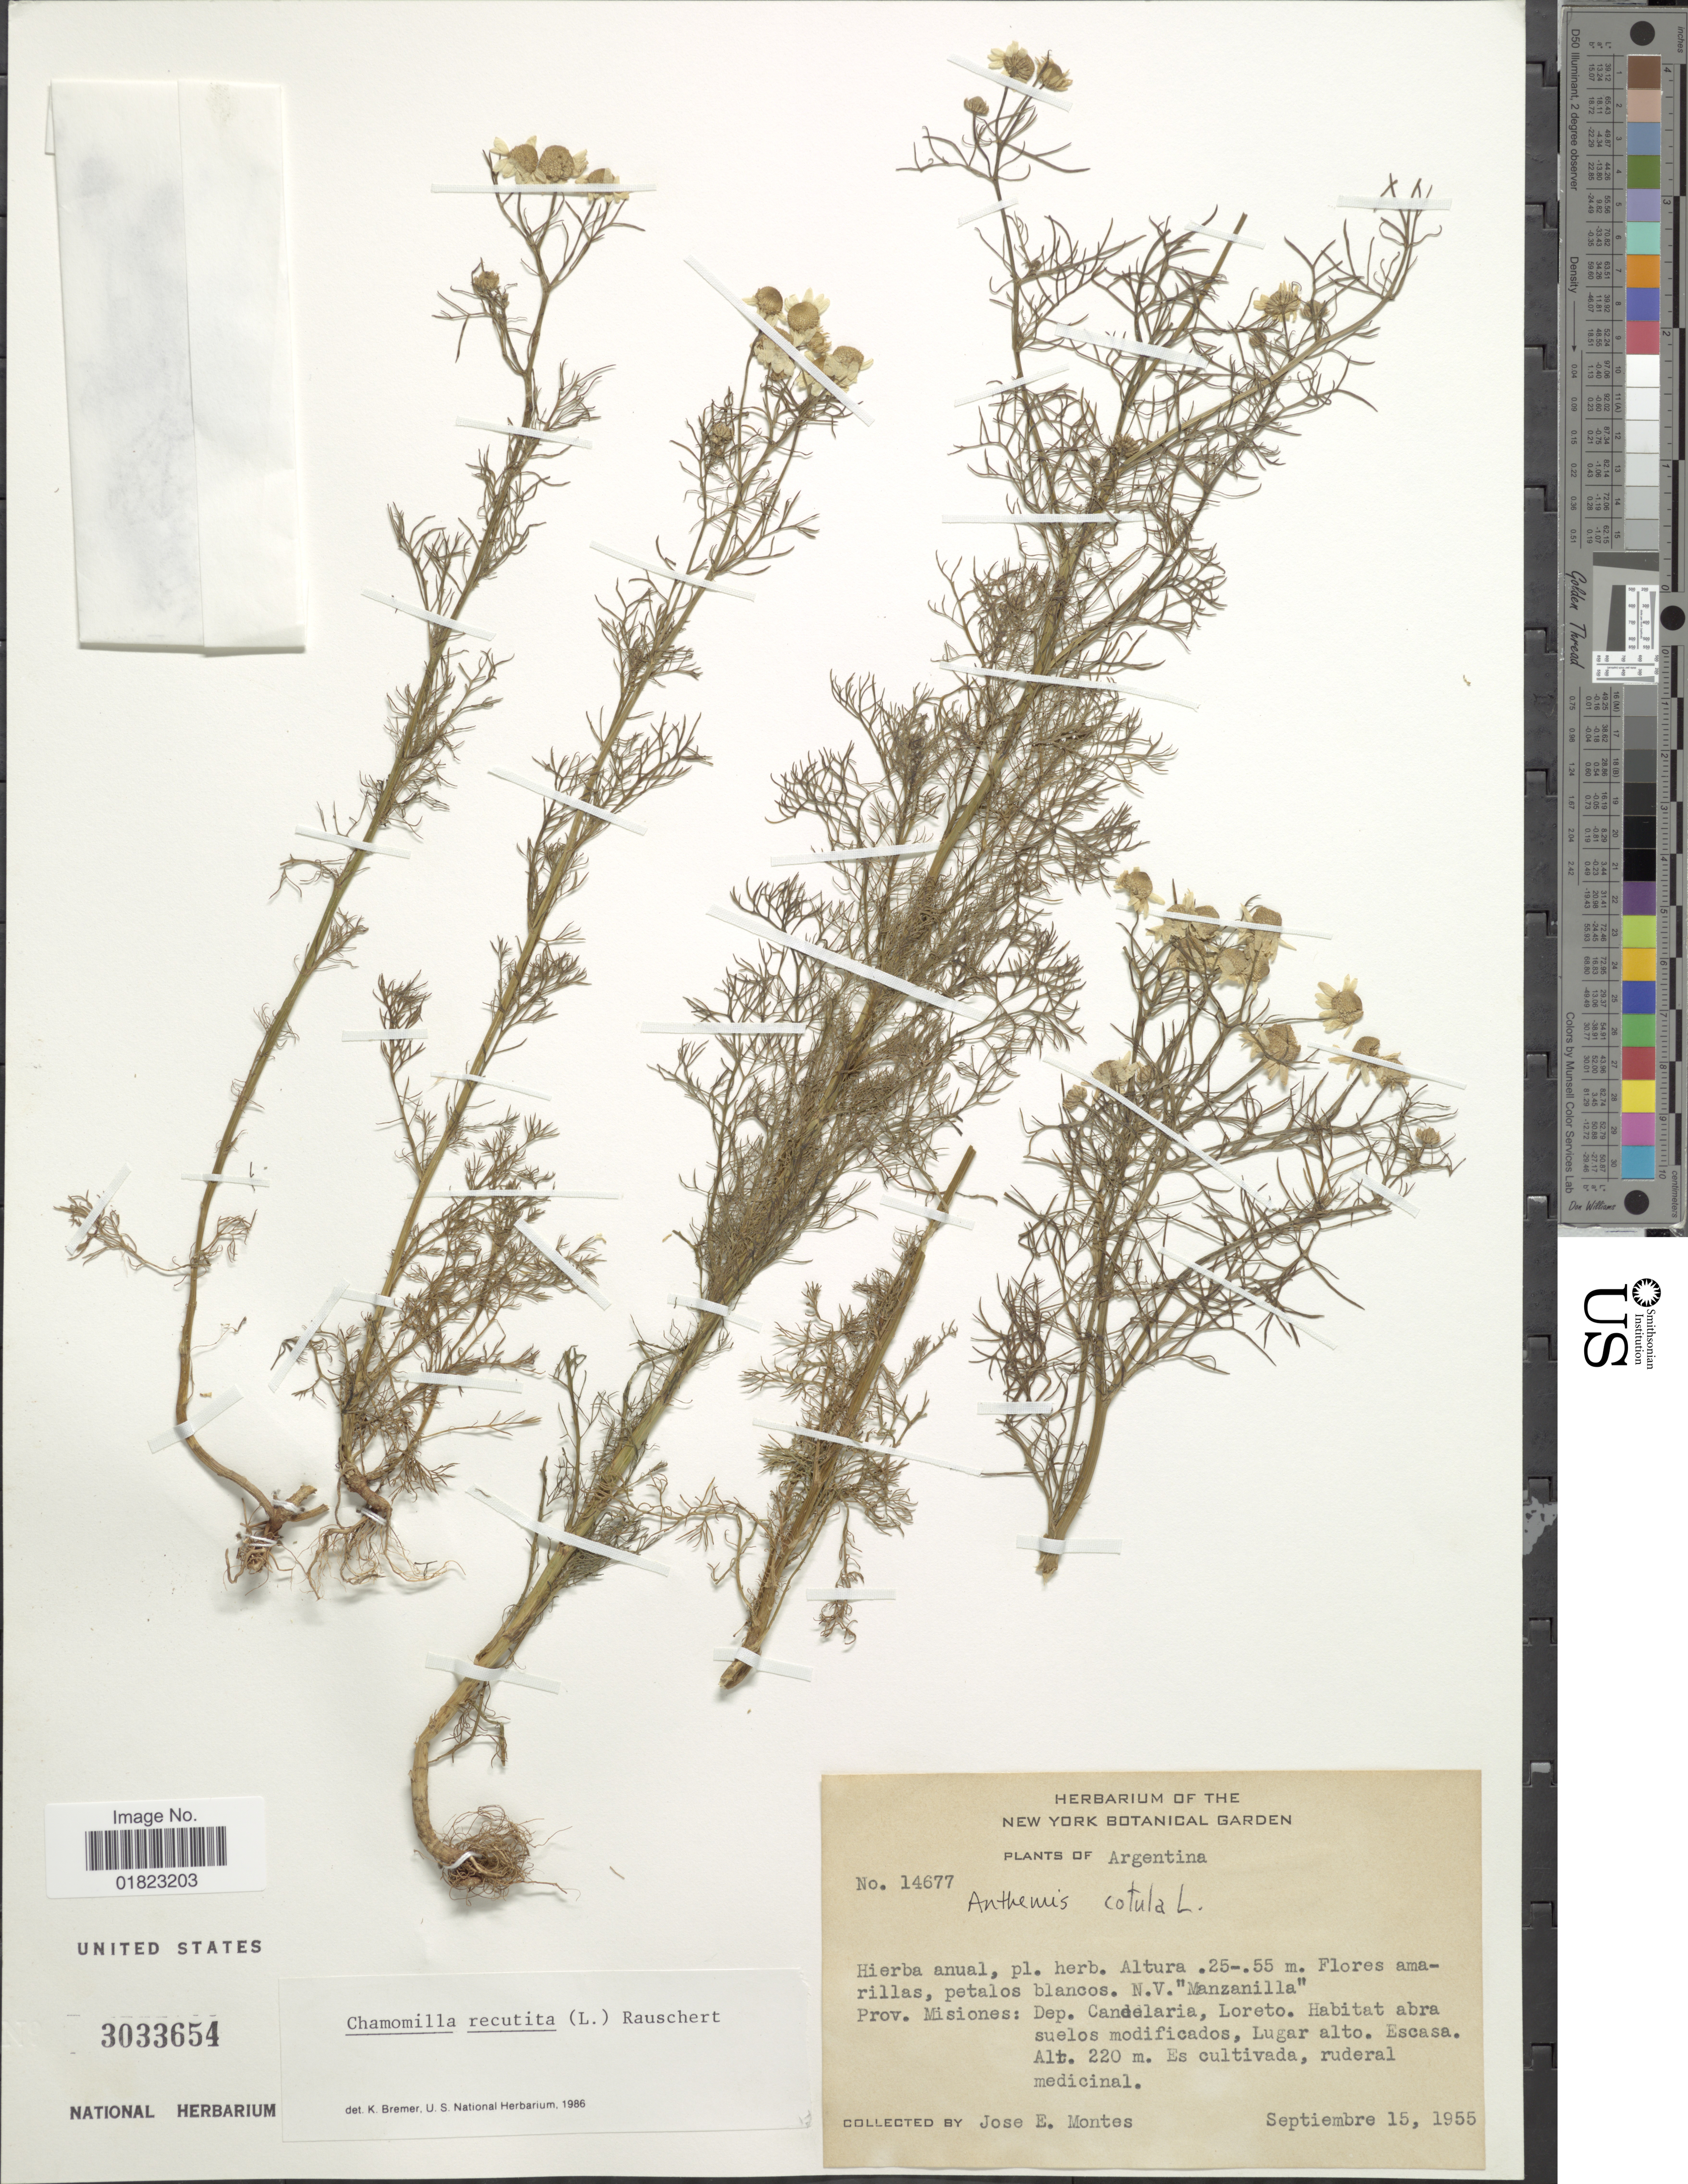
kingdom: Plantae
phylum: Tracheophyta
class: Magnoliopsida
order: Asterales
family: Asteraceae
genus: Matricaria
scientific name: Matricaria recutita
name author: L.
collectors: J. E. Montes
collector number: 14677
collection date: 1955-09-15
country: Argentina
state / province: Misiones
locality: Prov. Misiones: Dep. Candelaria, Loreto. Escasa.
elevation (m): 220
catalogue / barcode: US 3033654